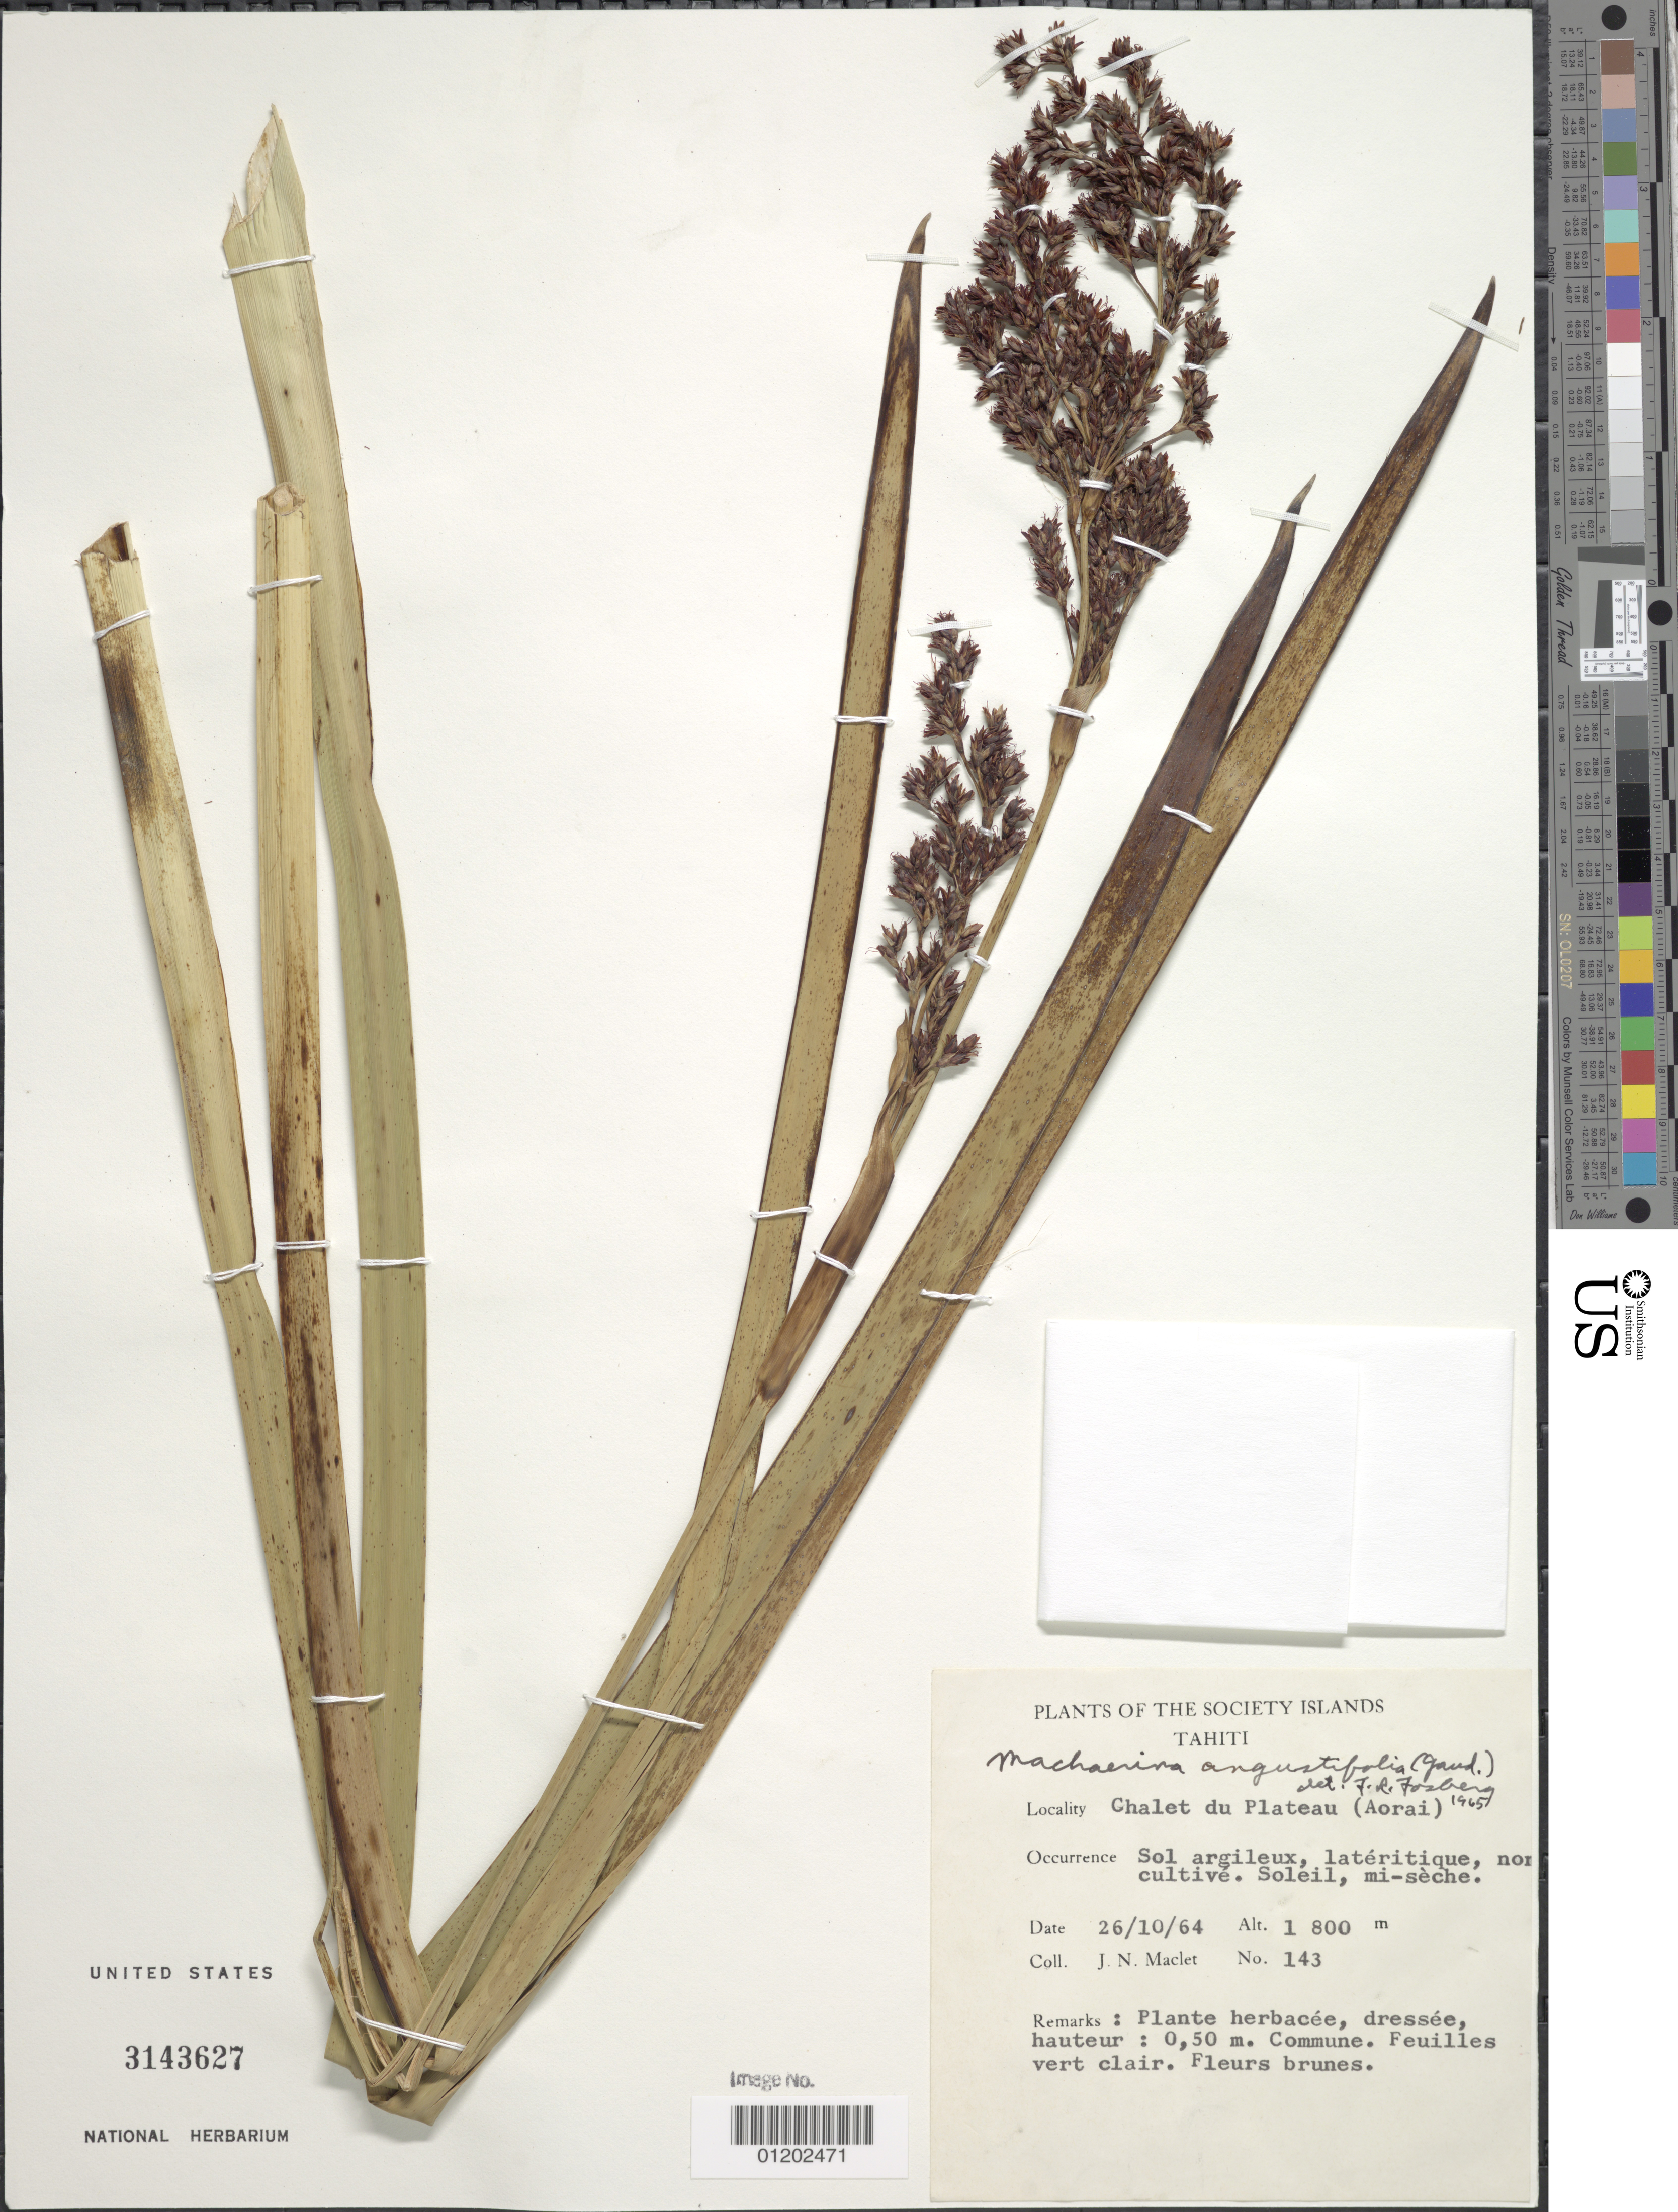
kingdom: Plantae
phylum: Tracheophyta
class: Liliopsida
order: Poales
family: Cyperaceae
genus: Machaerina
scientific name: Machaerina angustifolia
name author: (Gaudich.) T. Koyama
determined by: Fosberg, F. R.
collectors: J. Maclet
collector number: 143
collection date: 1964-10-26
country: French Polynesia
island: Tahiti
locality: Chalet du Plateau (Aorai).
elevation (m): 1800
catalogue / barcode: US 3143627